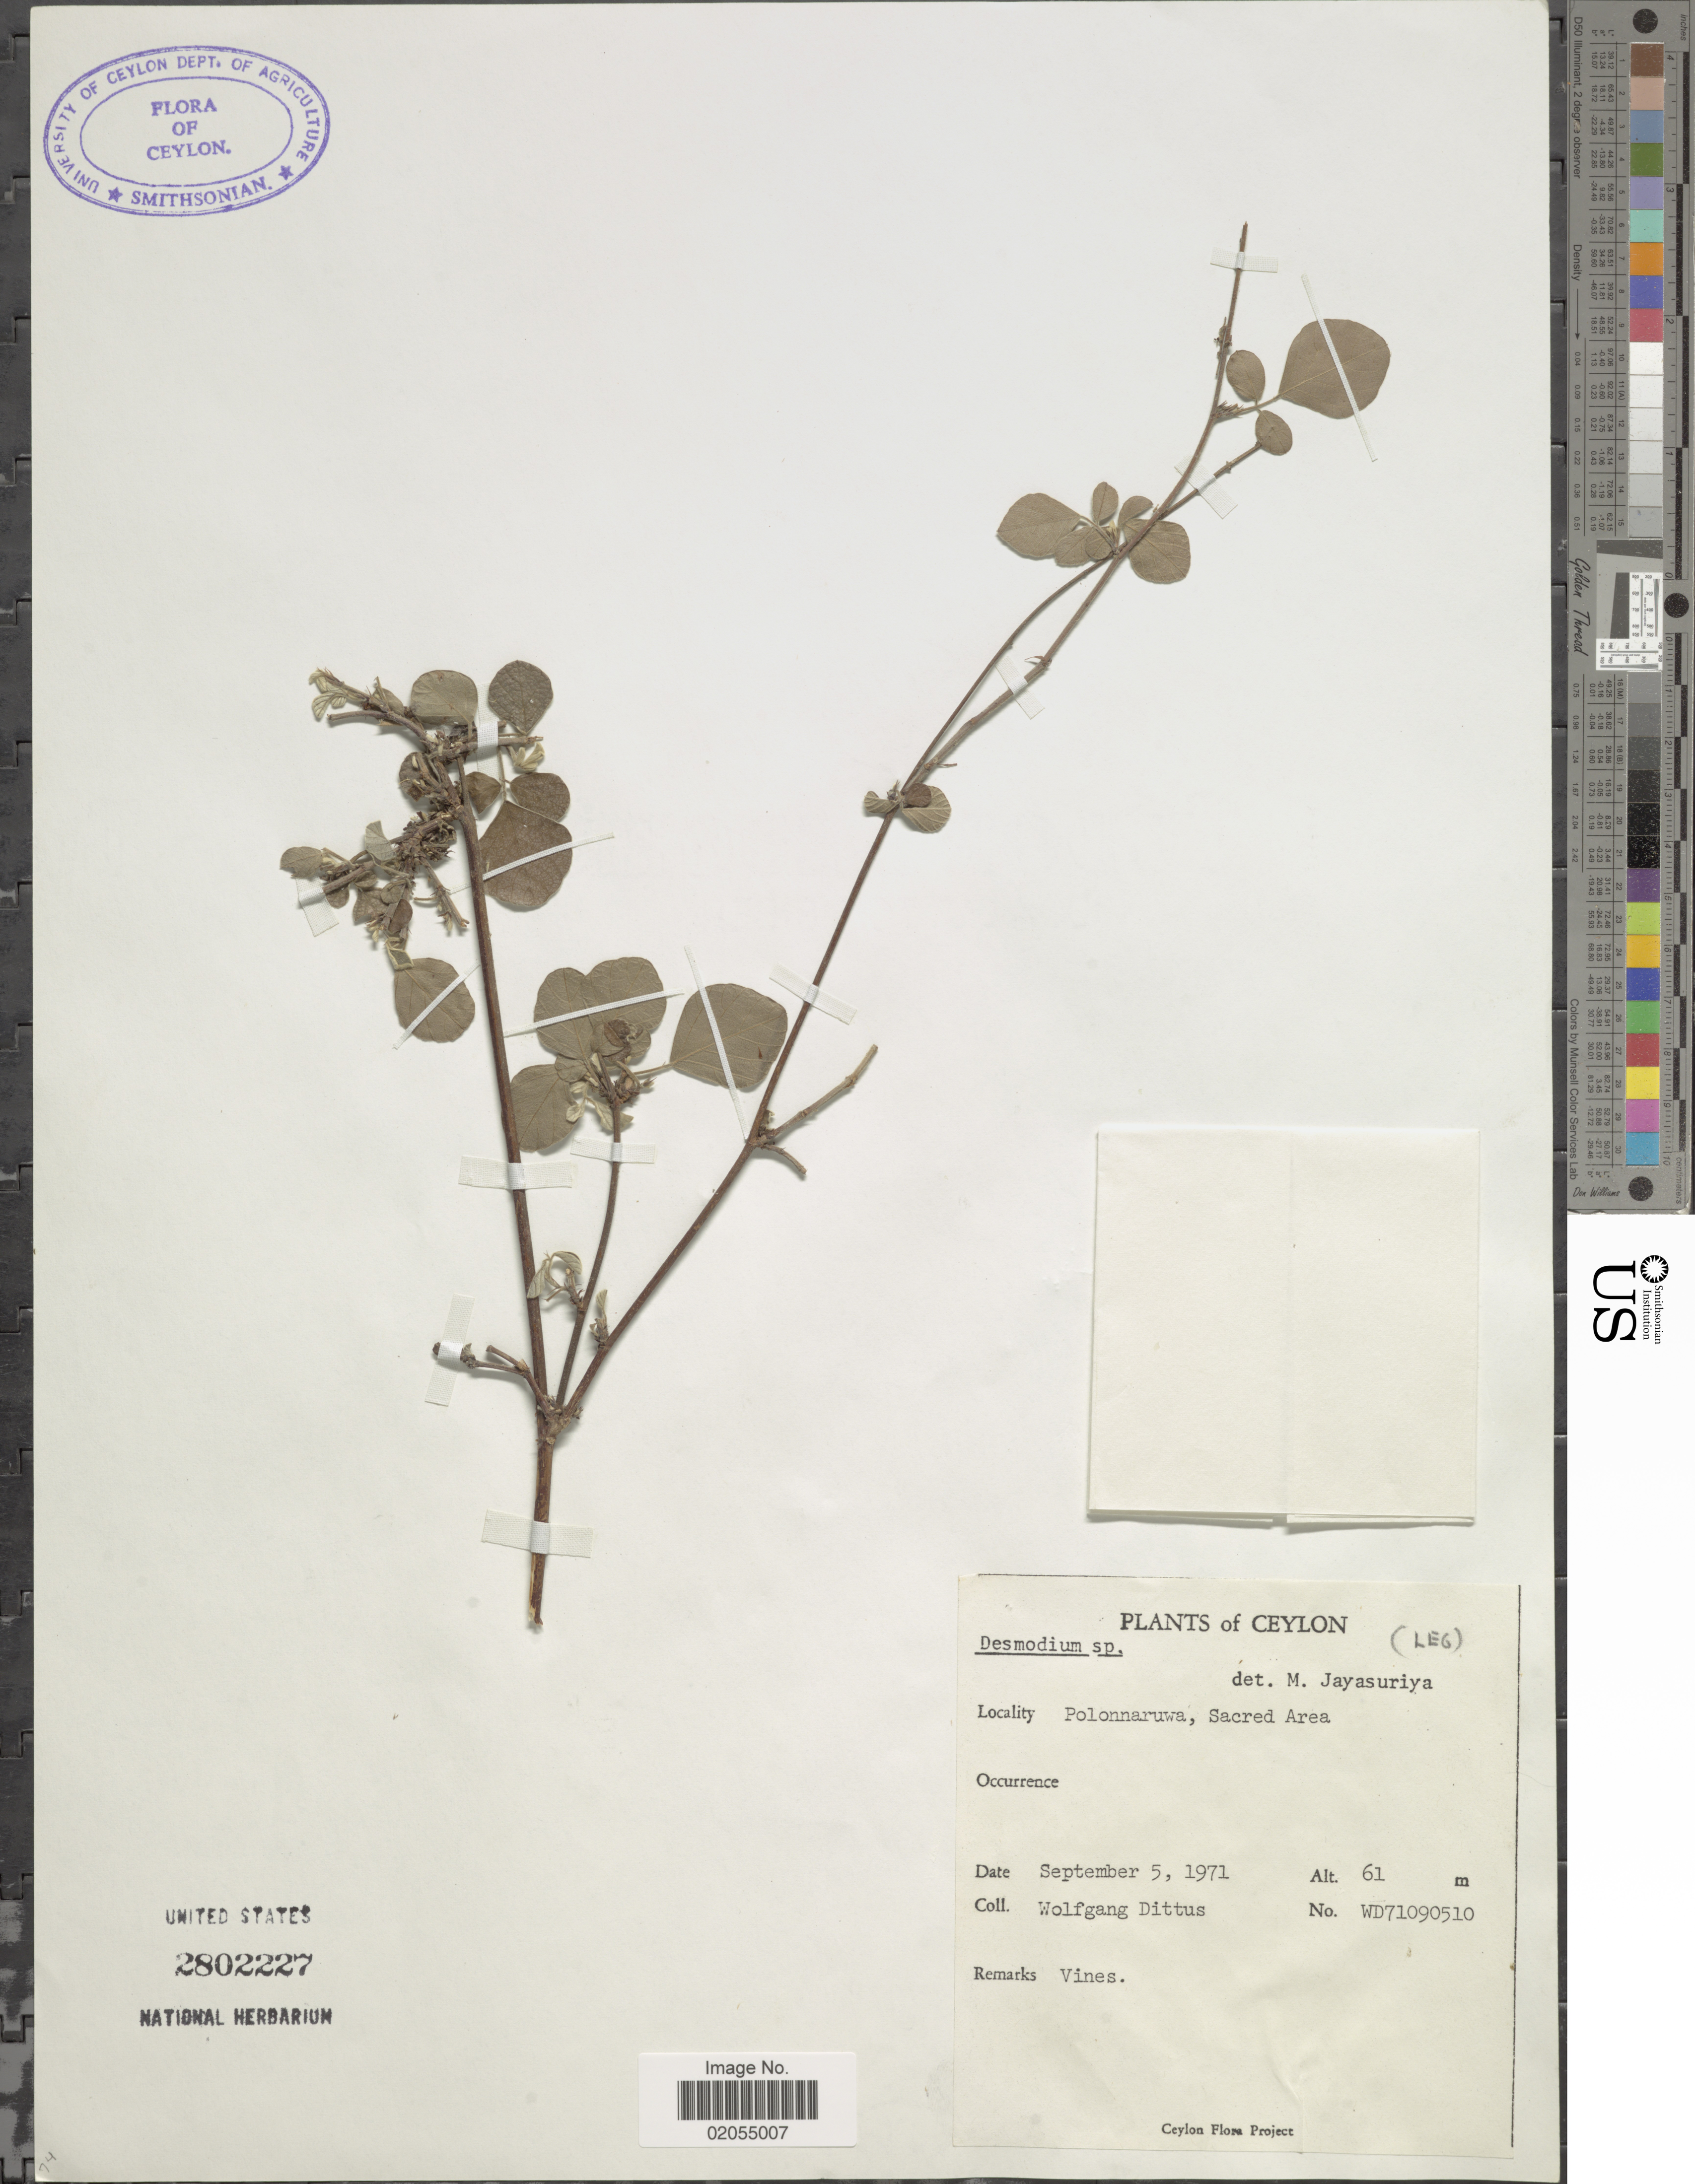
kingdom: Plantae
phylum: Tracheophyta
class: Magnoliopsida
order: Fabales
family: Fabaceae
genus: Desmodium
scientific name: Desmodium sp.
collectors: W. Dittus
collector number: WD71090510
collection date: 1971-09-05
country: Sri Lanka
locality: Ceylon. Polonnaruwa, Sacred Area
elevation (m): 61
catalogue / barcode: US 2802227